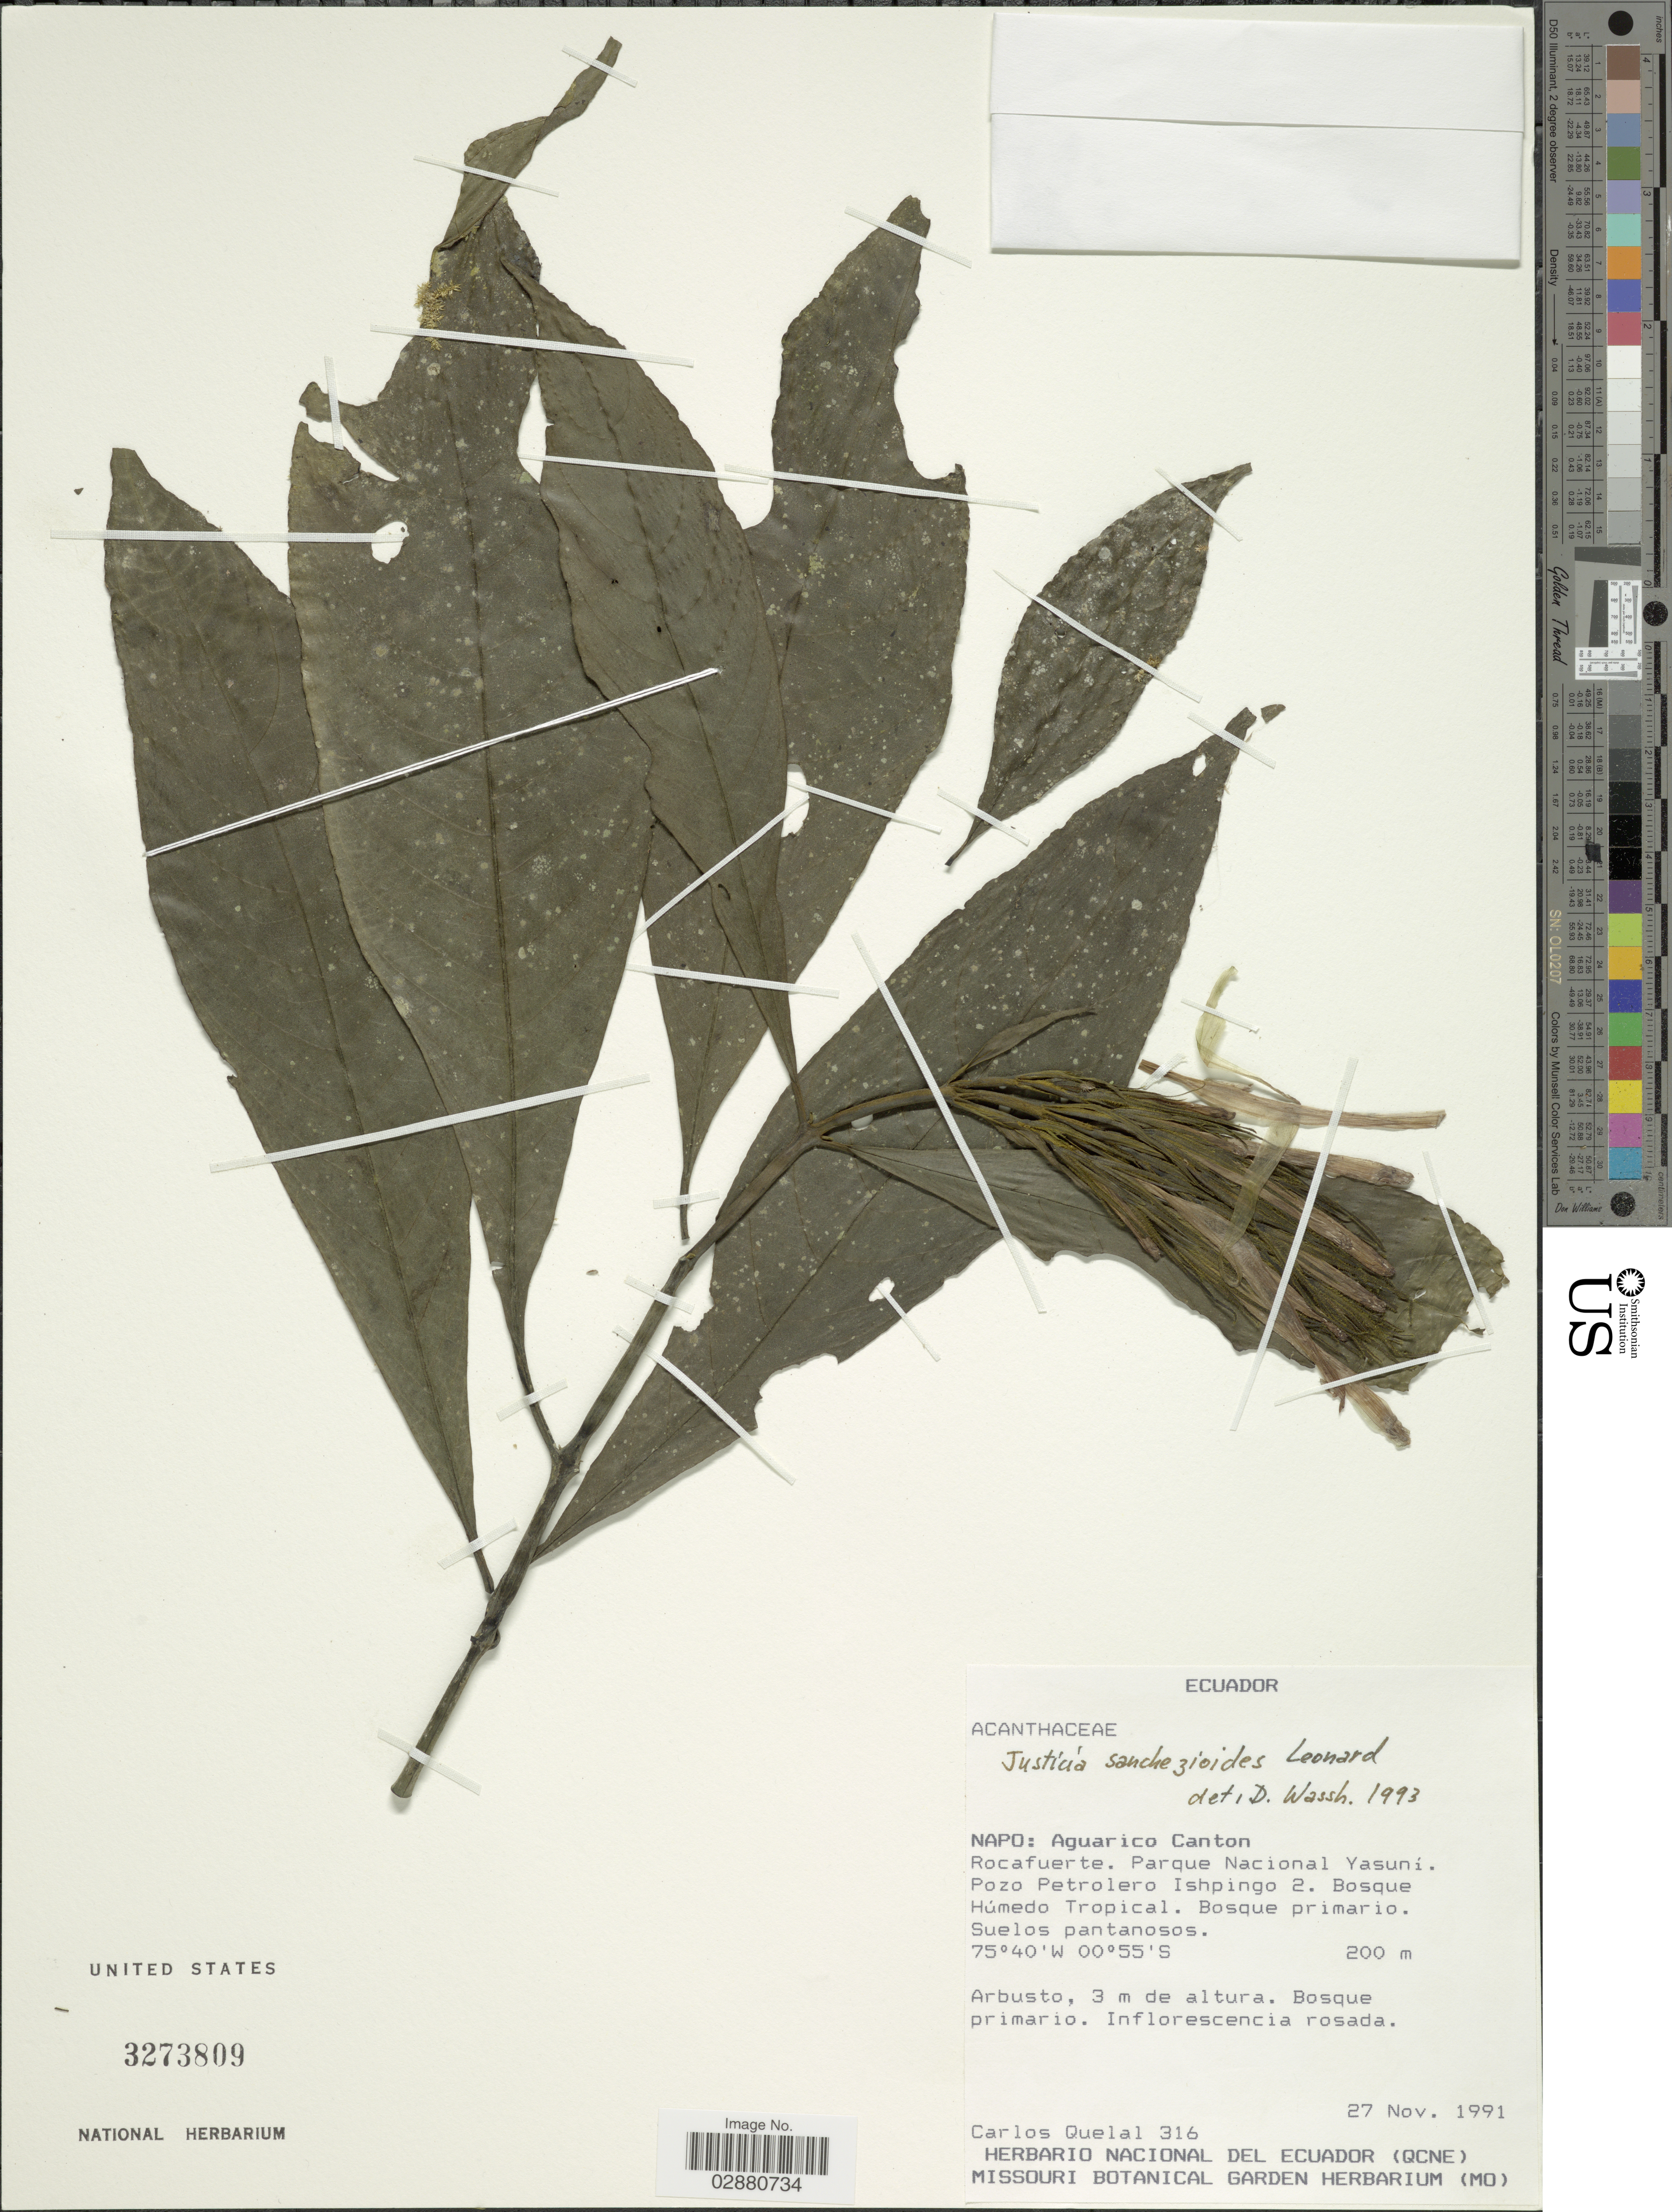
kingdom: Plantae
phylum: Tracheophyta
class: Magnoliopsida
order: Lamiales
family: Acanthaceae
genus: Justicia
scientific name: Justicia sanchezioides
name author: Leonard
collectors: C. Quelal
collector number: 316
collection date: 1991-11-27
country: Ecuador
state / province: Napo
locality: Aguarico Canton. Rocafuerte. Parque Nacional Yasuní. Pozo Petrolero Ishpingo 2.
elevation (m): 200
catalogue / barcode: US 3273809